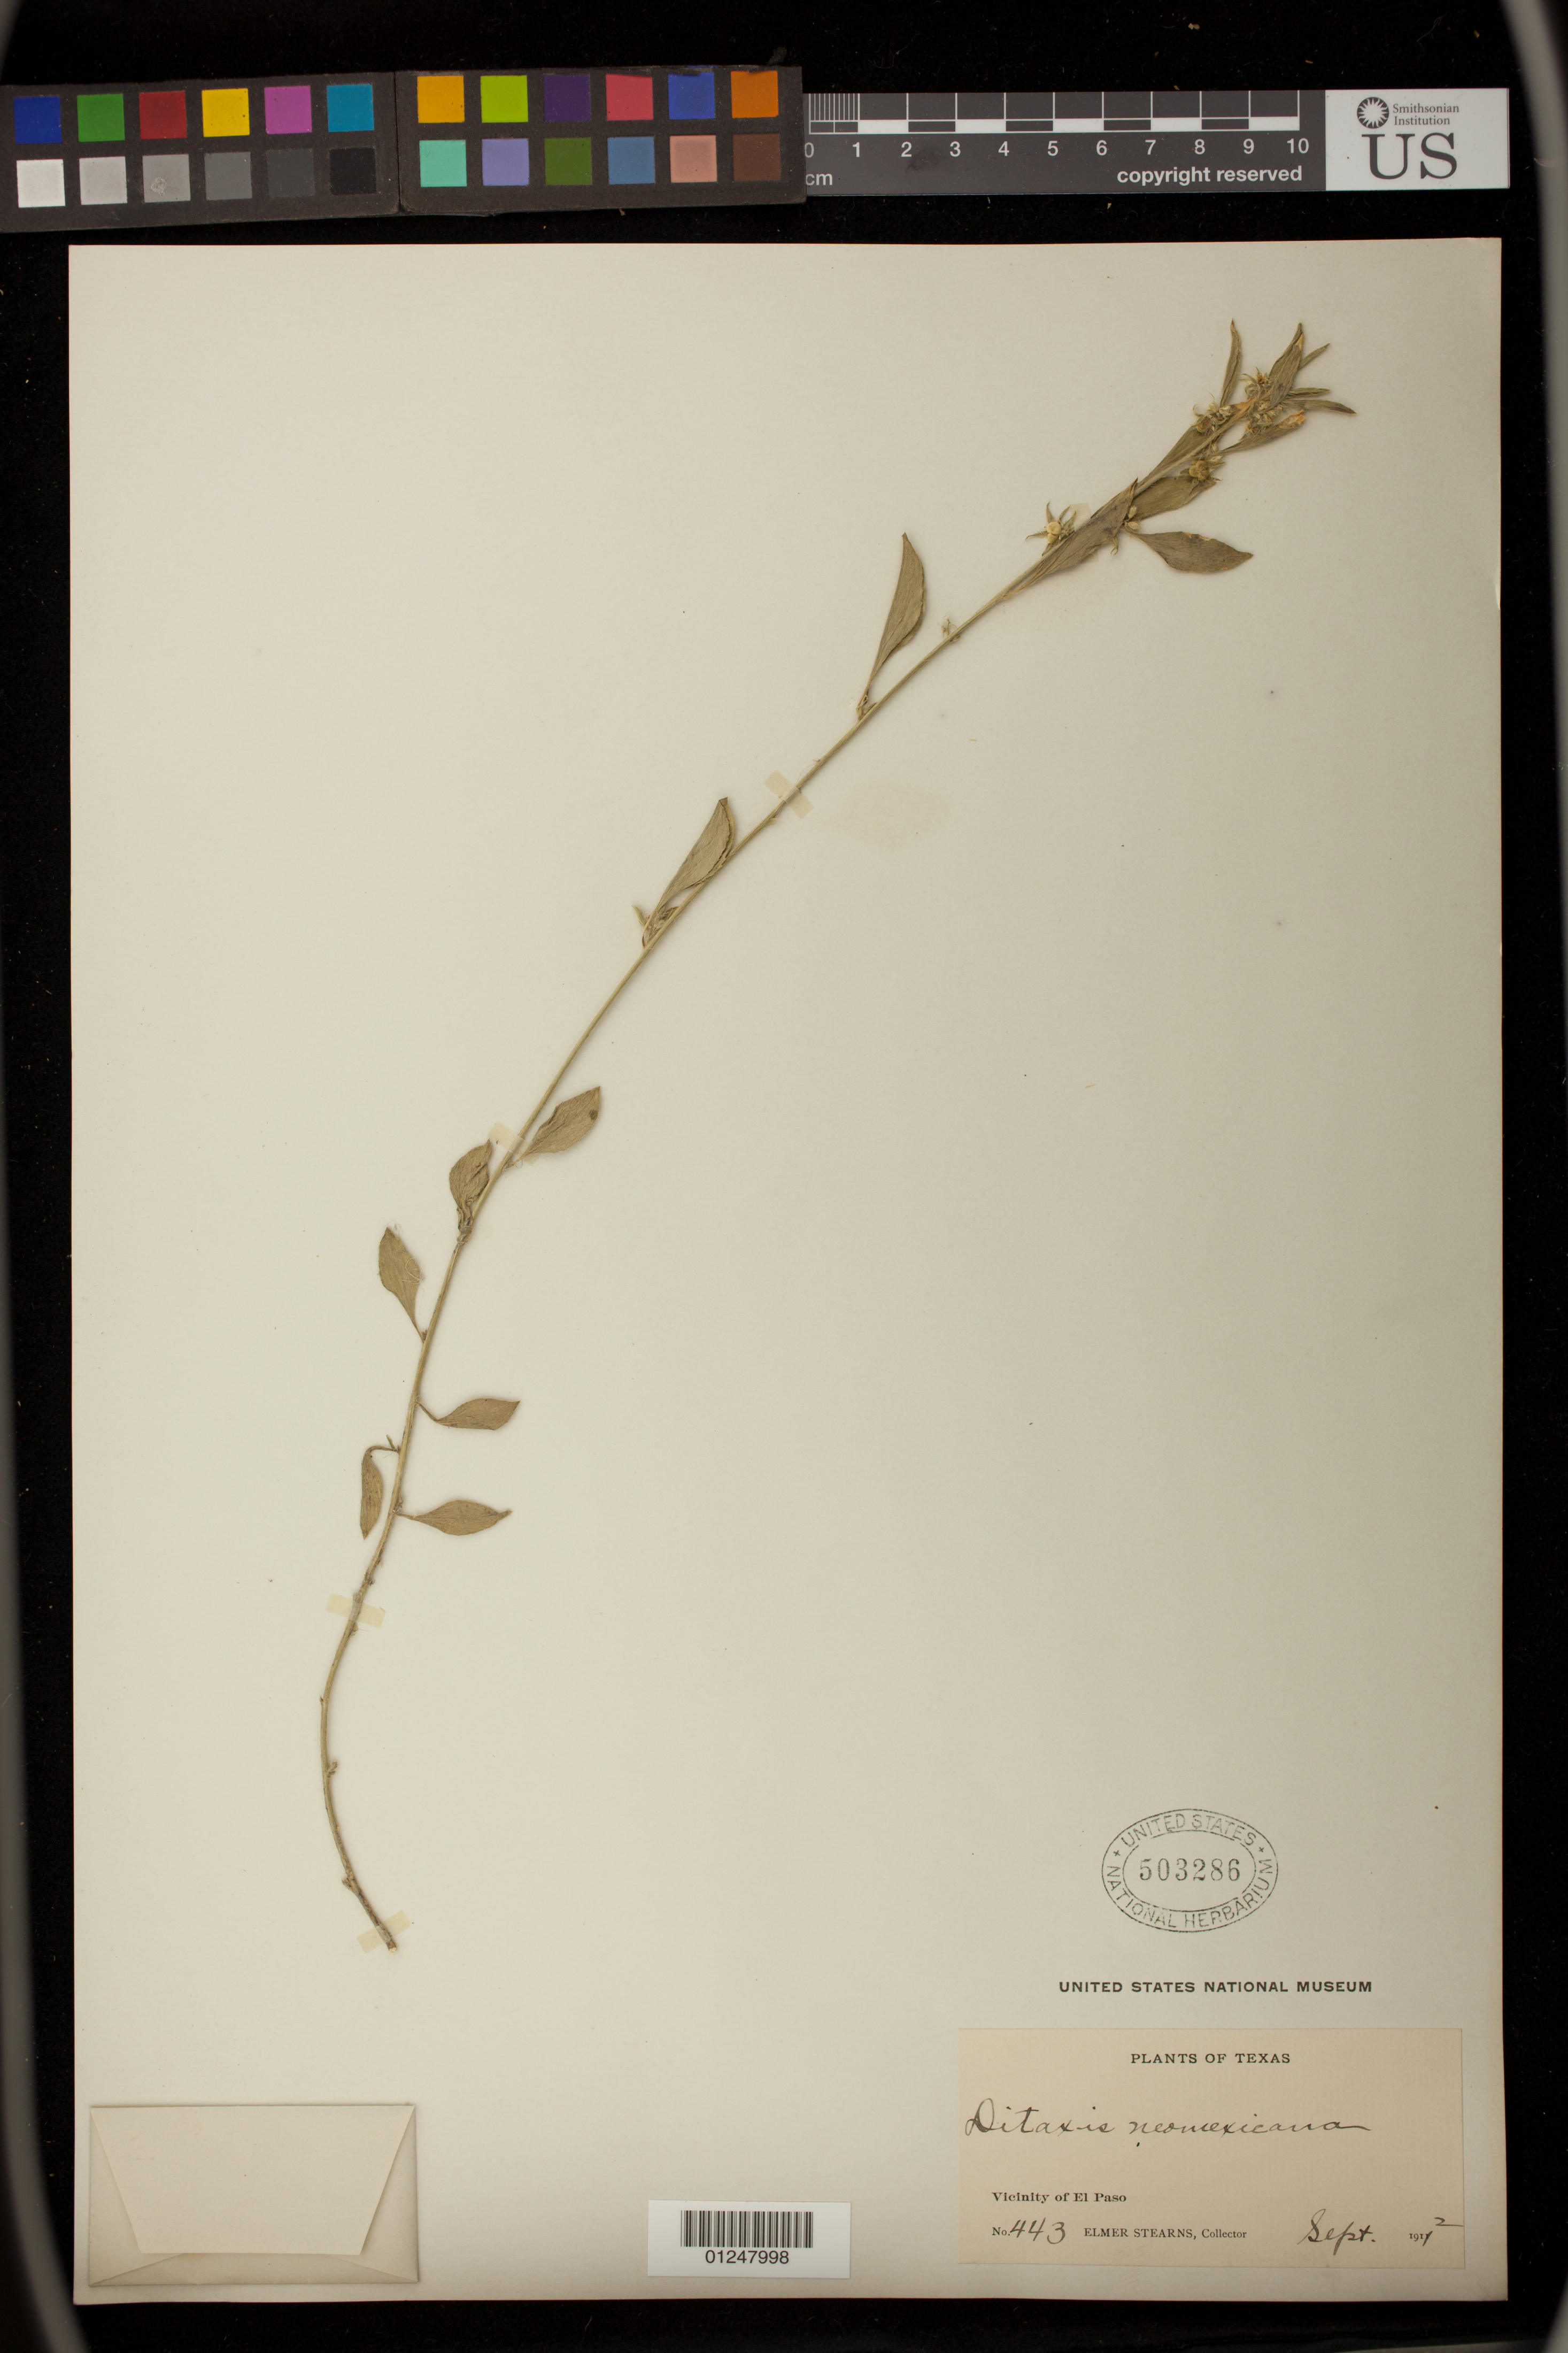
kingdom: Plantae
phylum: Tracheophyta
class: Magnoliopsida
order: Malpighiales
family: Euphorbiaceae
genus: Argythamnia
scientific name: Argythamnia serrata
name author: (Torr.) Müll. Arg.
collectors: E. Stearns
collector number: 443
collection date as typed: Sep 1912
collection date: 1912-09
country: United States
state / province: Texas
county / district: El Paso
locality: Vicinity of El Paso.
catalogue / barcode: US 503286